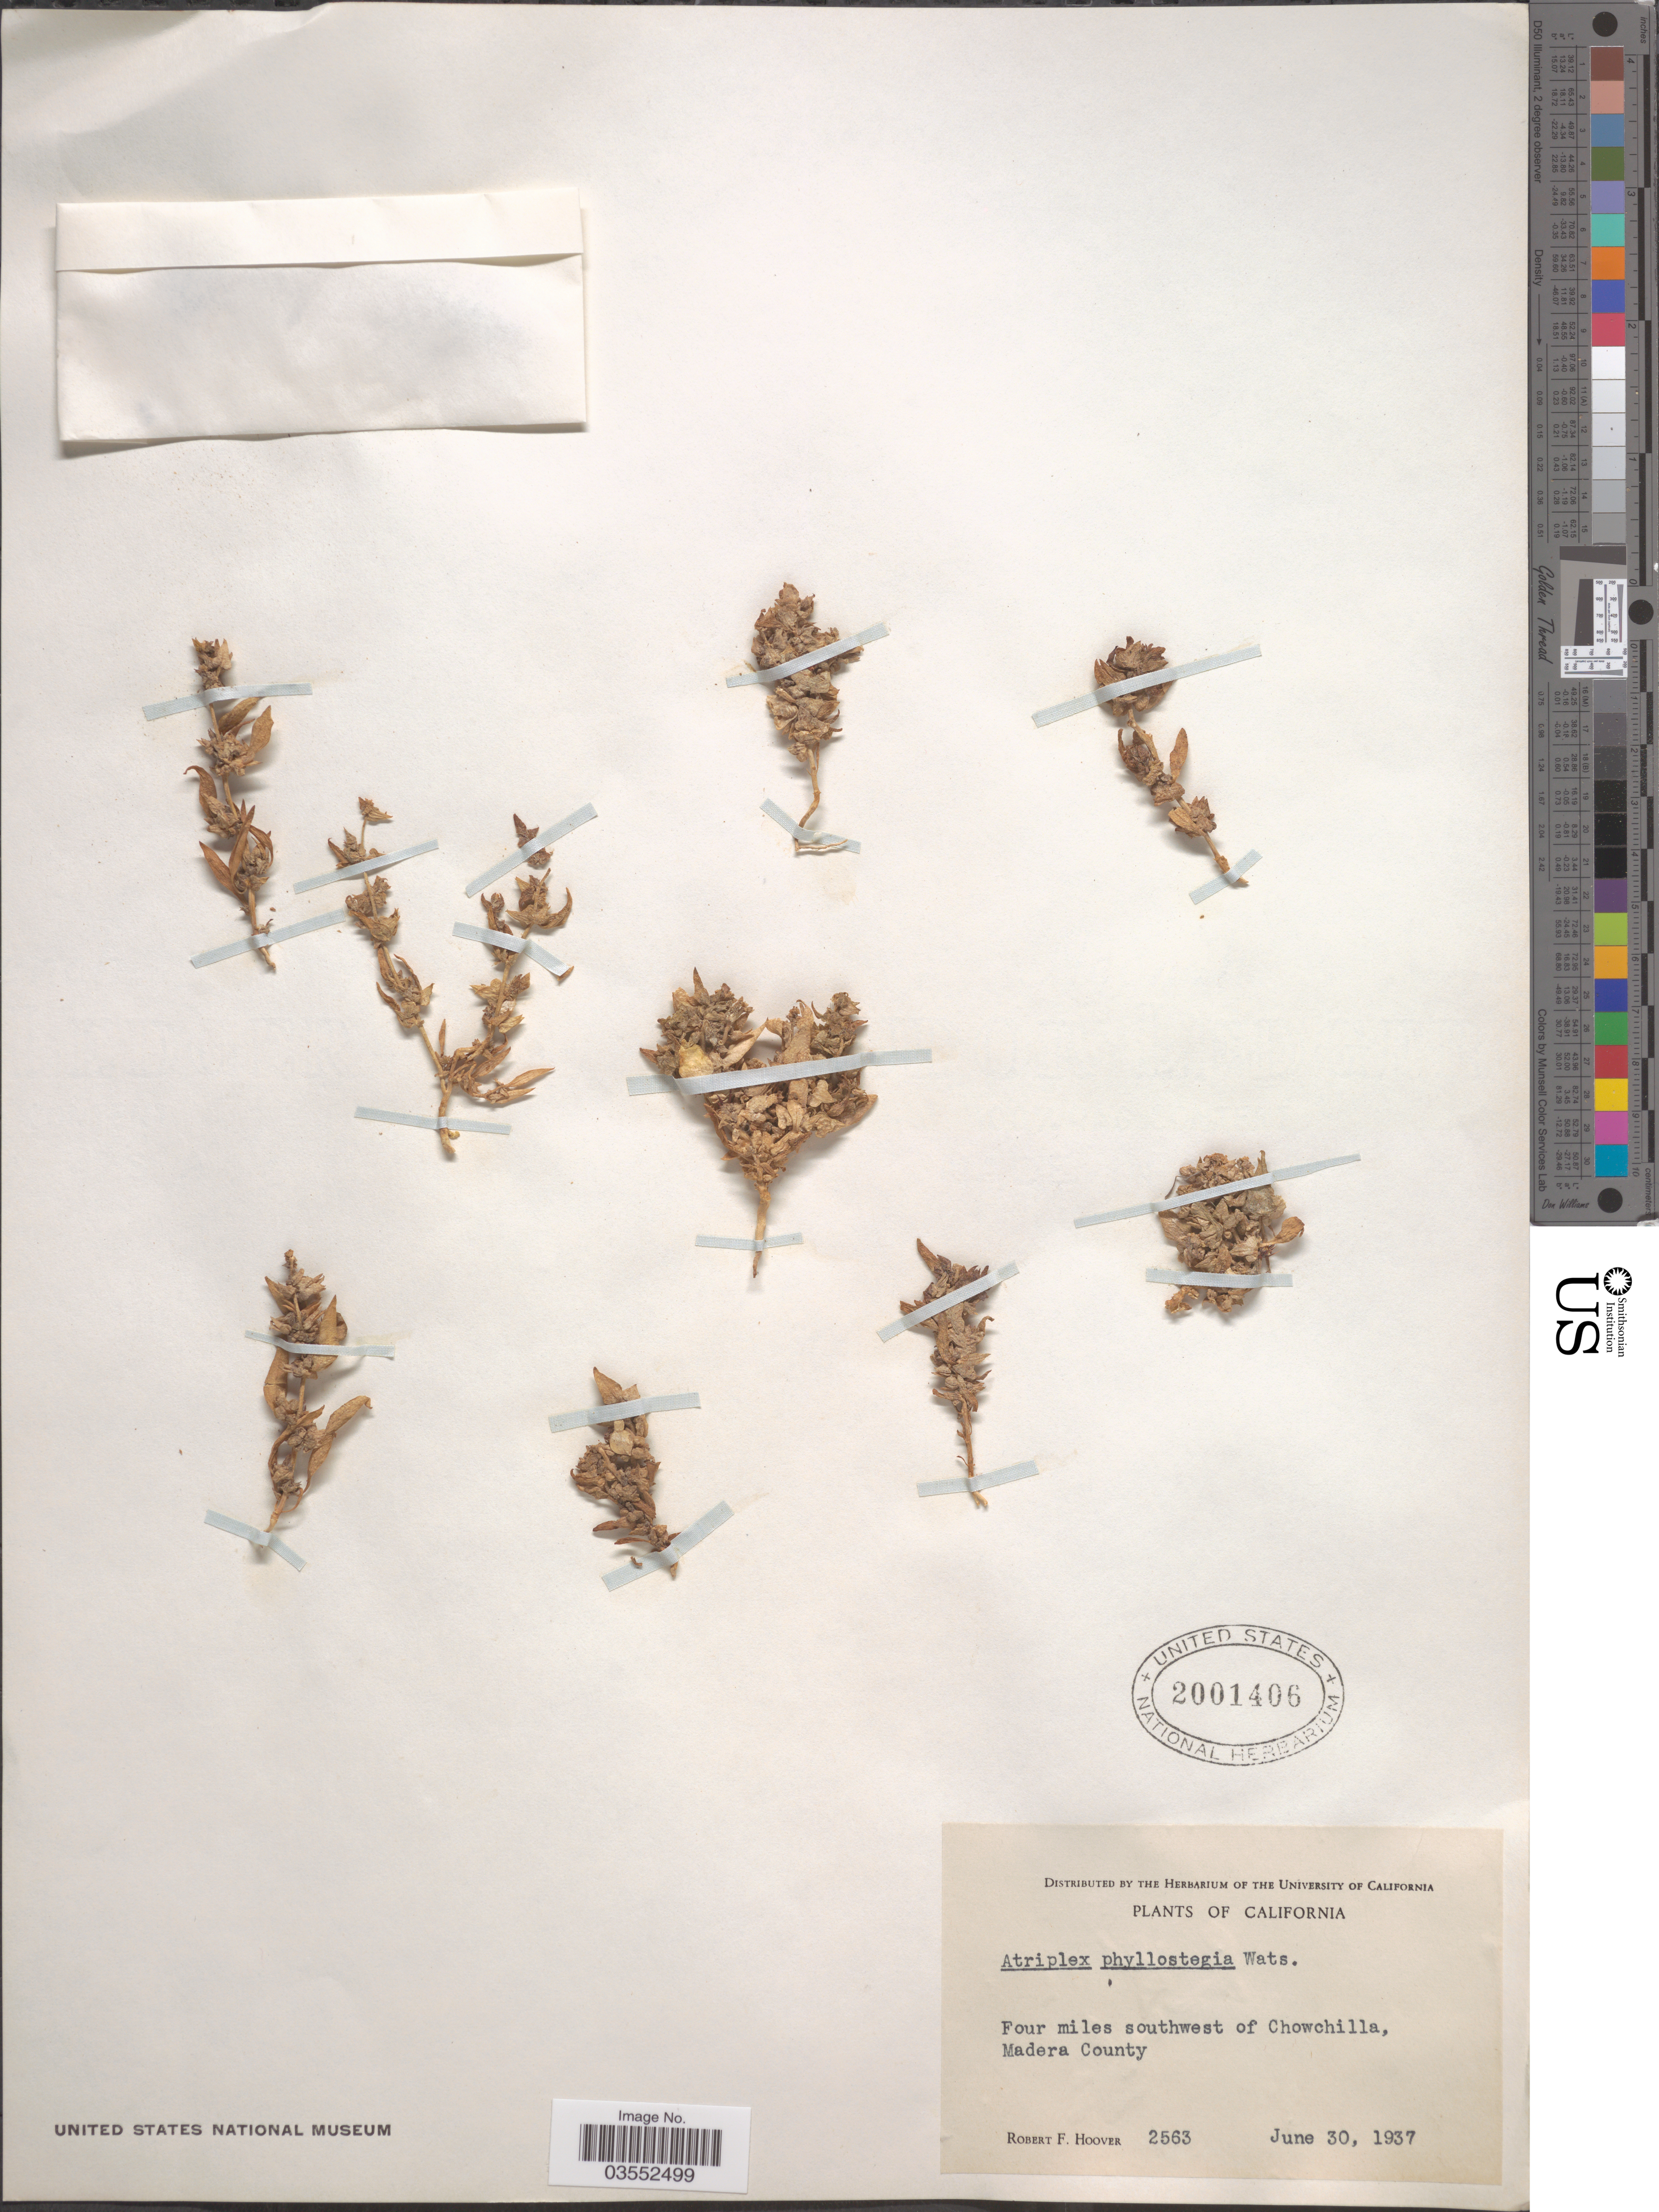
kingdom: Plantae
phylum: Tracheophyta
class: Magnoliopsida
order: Caryophyllales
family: Amaranthaceae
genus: Atriplex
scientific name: Atriplex phyllostegia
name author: (Torr. ex S. Watson) S. Watson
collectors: R. F. Hoover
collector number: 2563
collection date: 1937-06-30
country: United States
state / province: California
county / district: Madera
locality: Four miles southwest of Chowchilla, Madera County.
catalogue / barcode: US 2001406